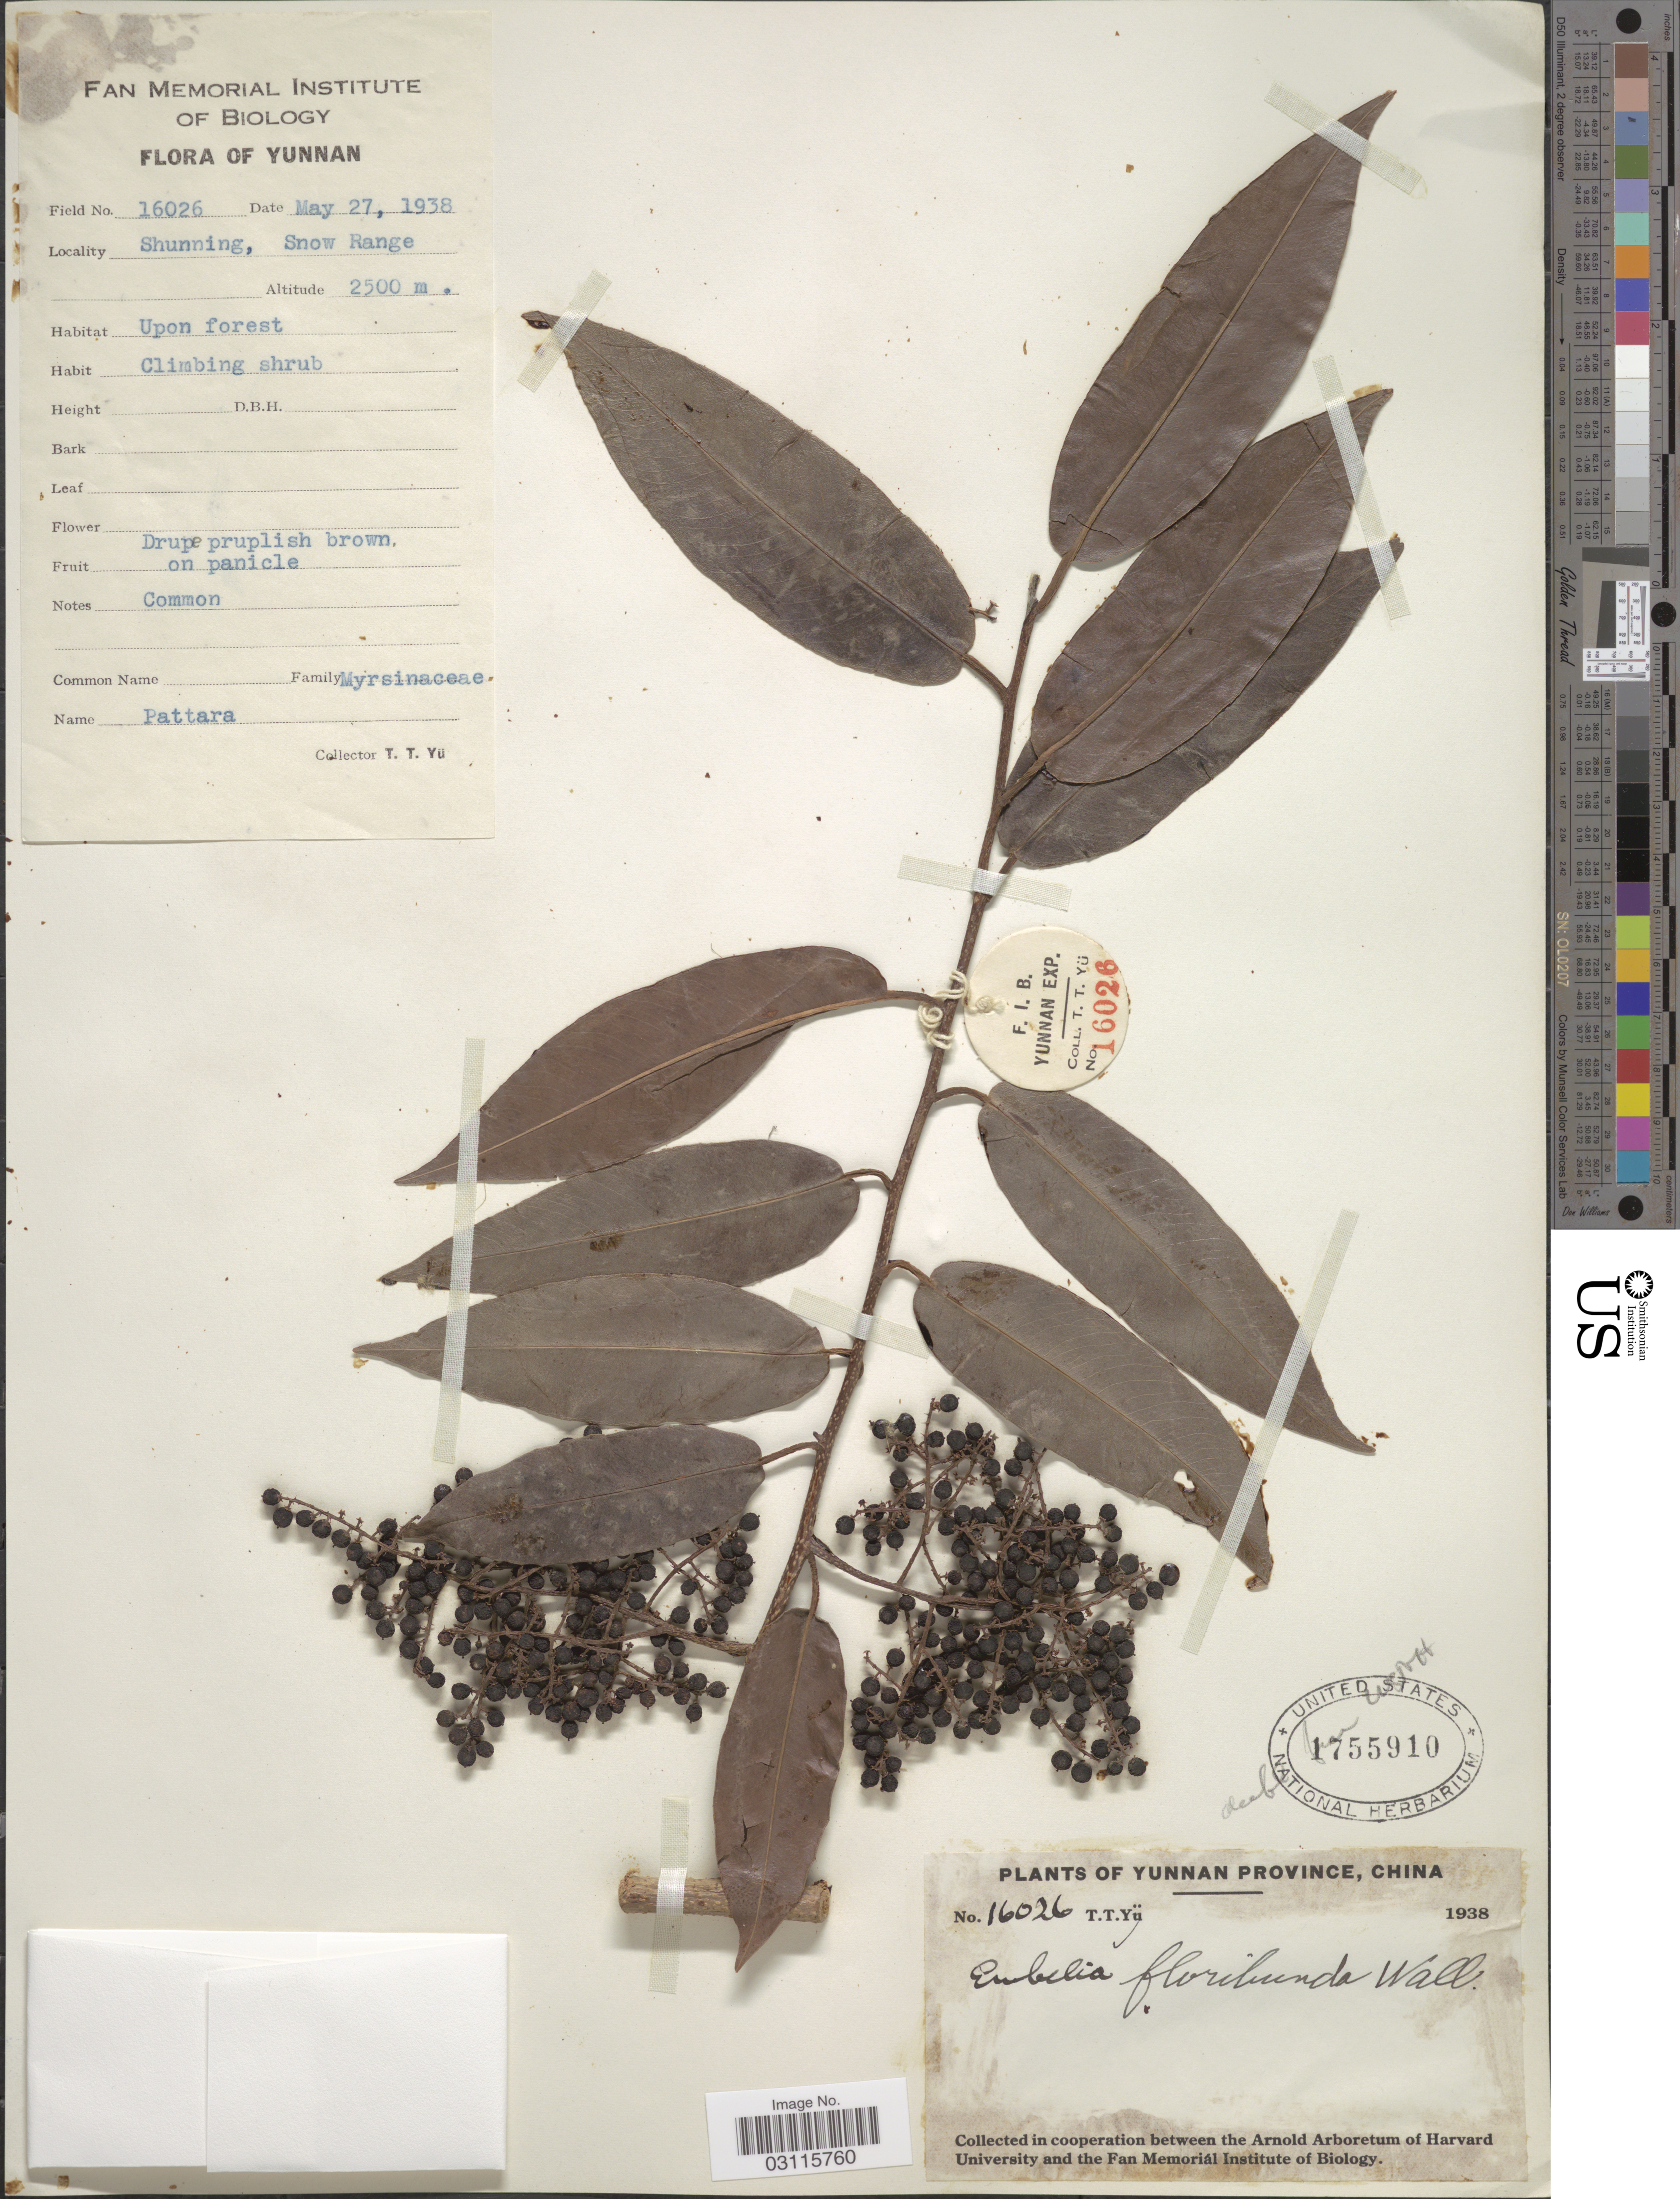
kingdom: Plantae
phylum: Tracheophyta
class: Magnoliopsida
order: Ericales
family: Primulaceae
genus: Embelia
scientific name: Embelia floribunda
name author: Wall.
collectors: T. T.T. Yu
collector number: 16026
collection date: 1938-05-27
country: China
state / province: Yunnan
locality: Shunning, Snow Range.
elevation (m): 2500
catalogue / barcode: US 1755910